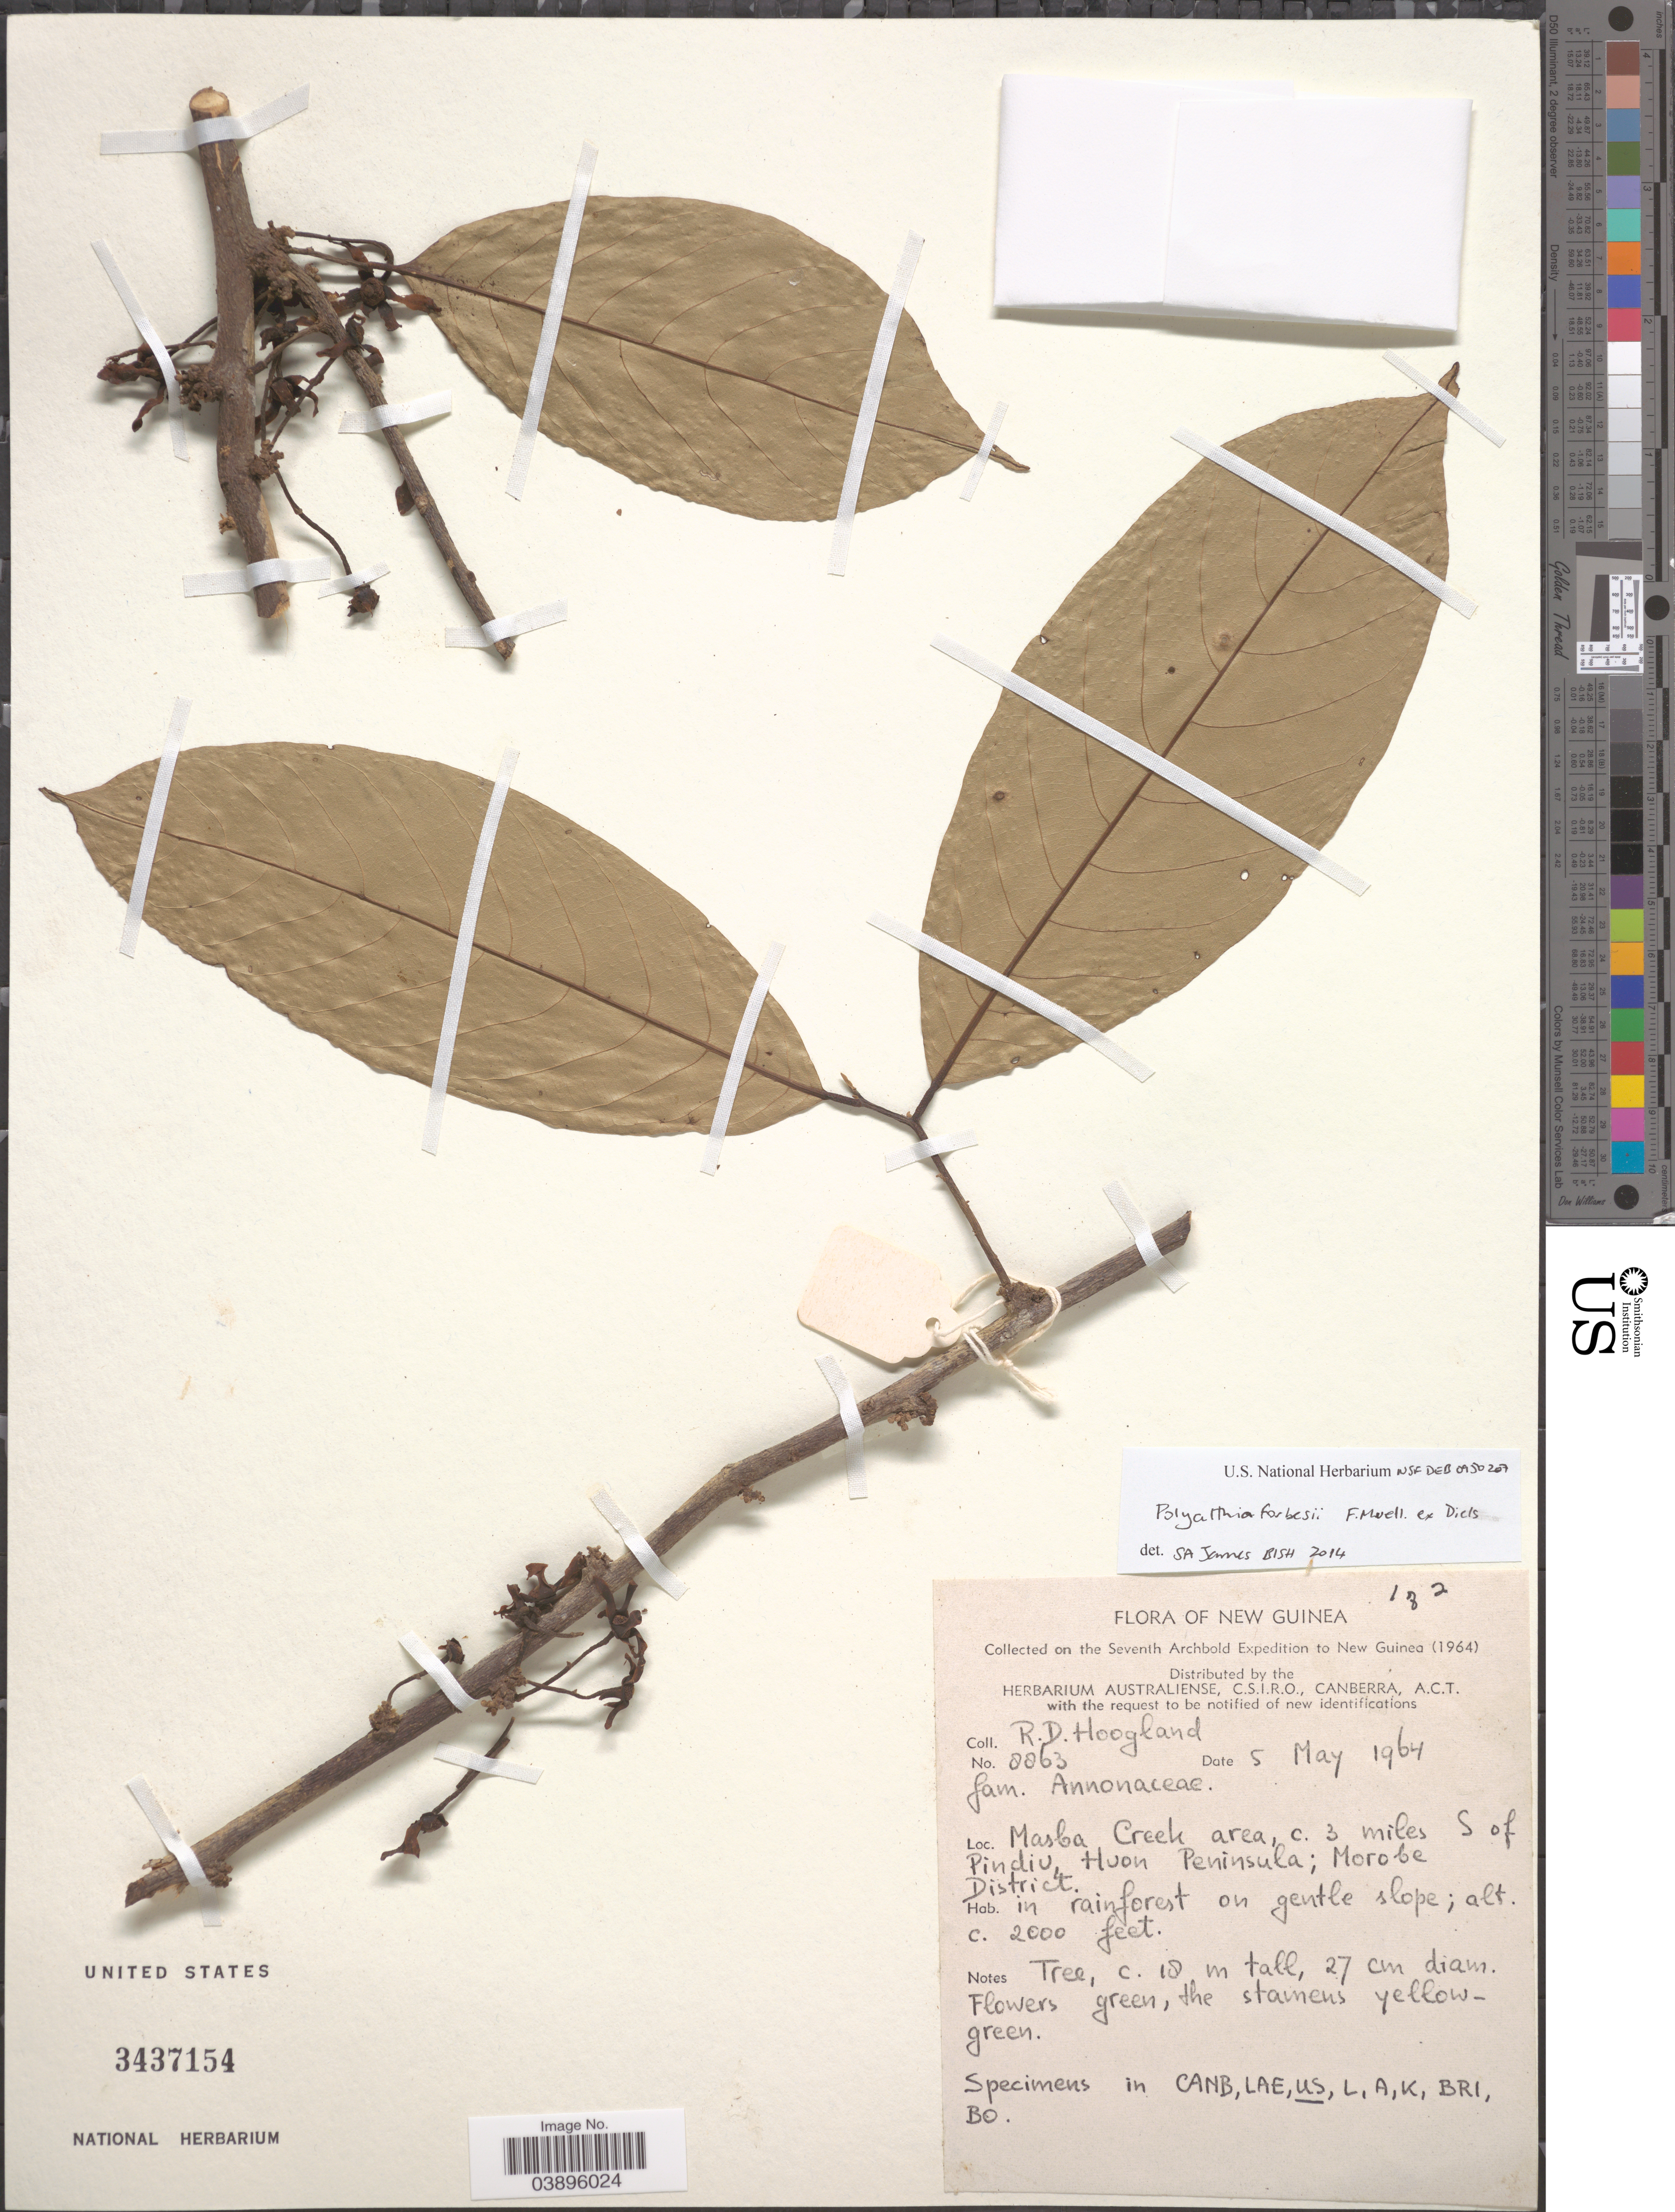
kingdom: Plantae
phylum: Tracheophyta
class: Magnoliopsida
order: Magnoliales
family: Annonaceae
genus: Polyalthia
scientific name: Polyalthia forbesii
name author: F. Muell. ex Diels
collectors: R. D. Hoogland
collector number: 8863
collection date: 1964-05-05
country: Papua New Guinea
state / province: Morobe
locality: New Guinea. Masba Creek area, c. 3 miles S of Pindiu, Huon Peninsula; Morobe District. On gentle slope.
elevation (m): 610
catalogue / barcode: US 3437154